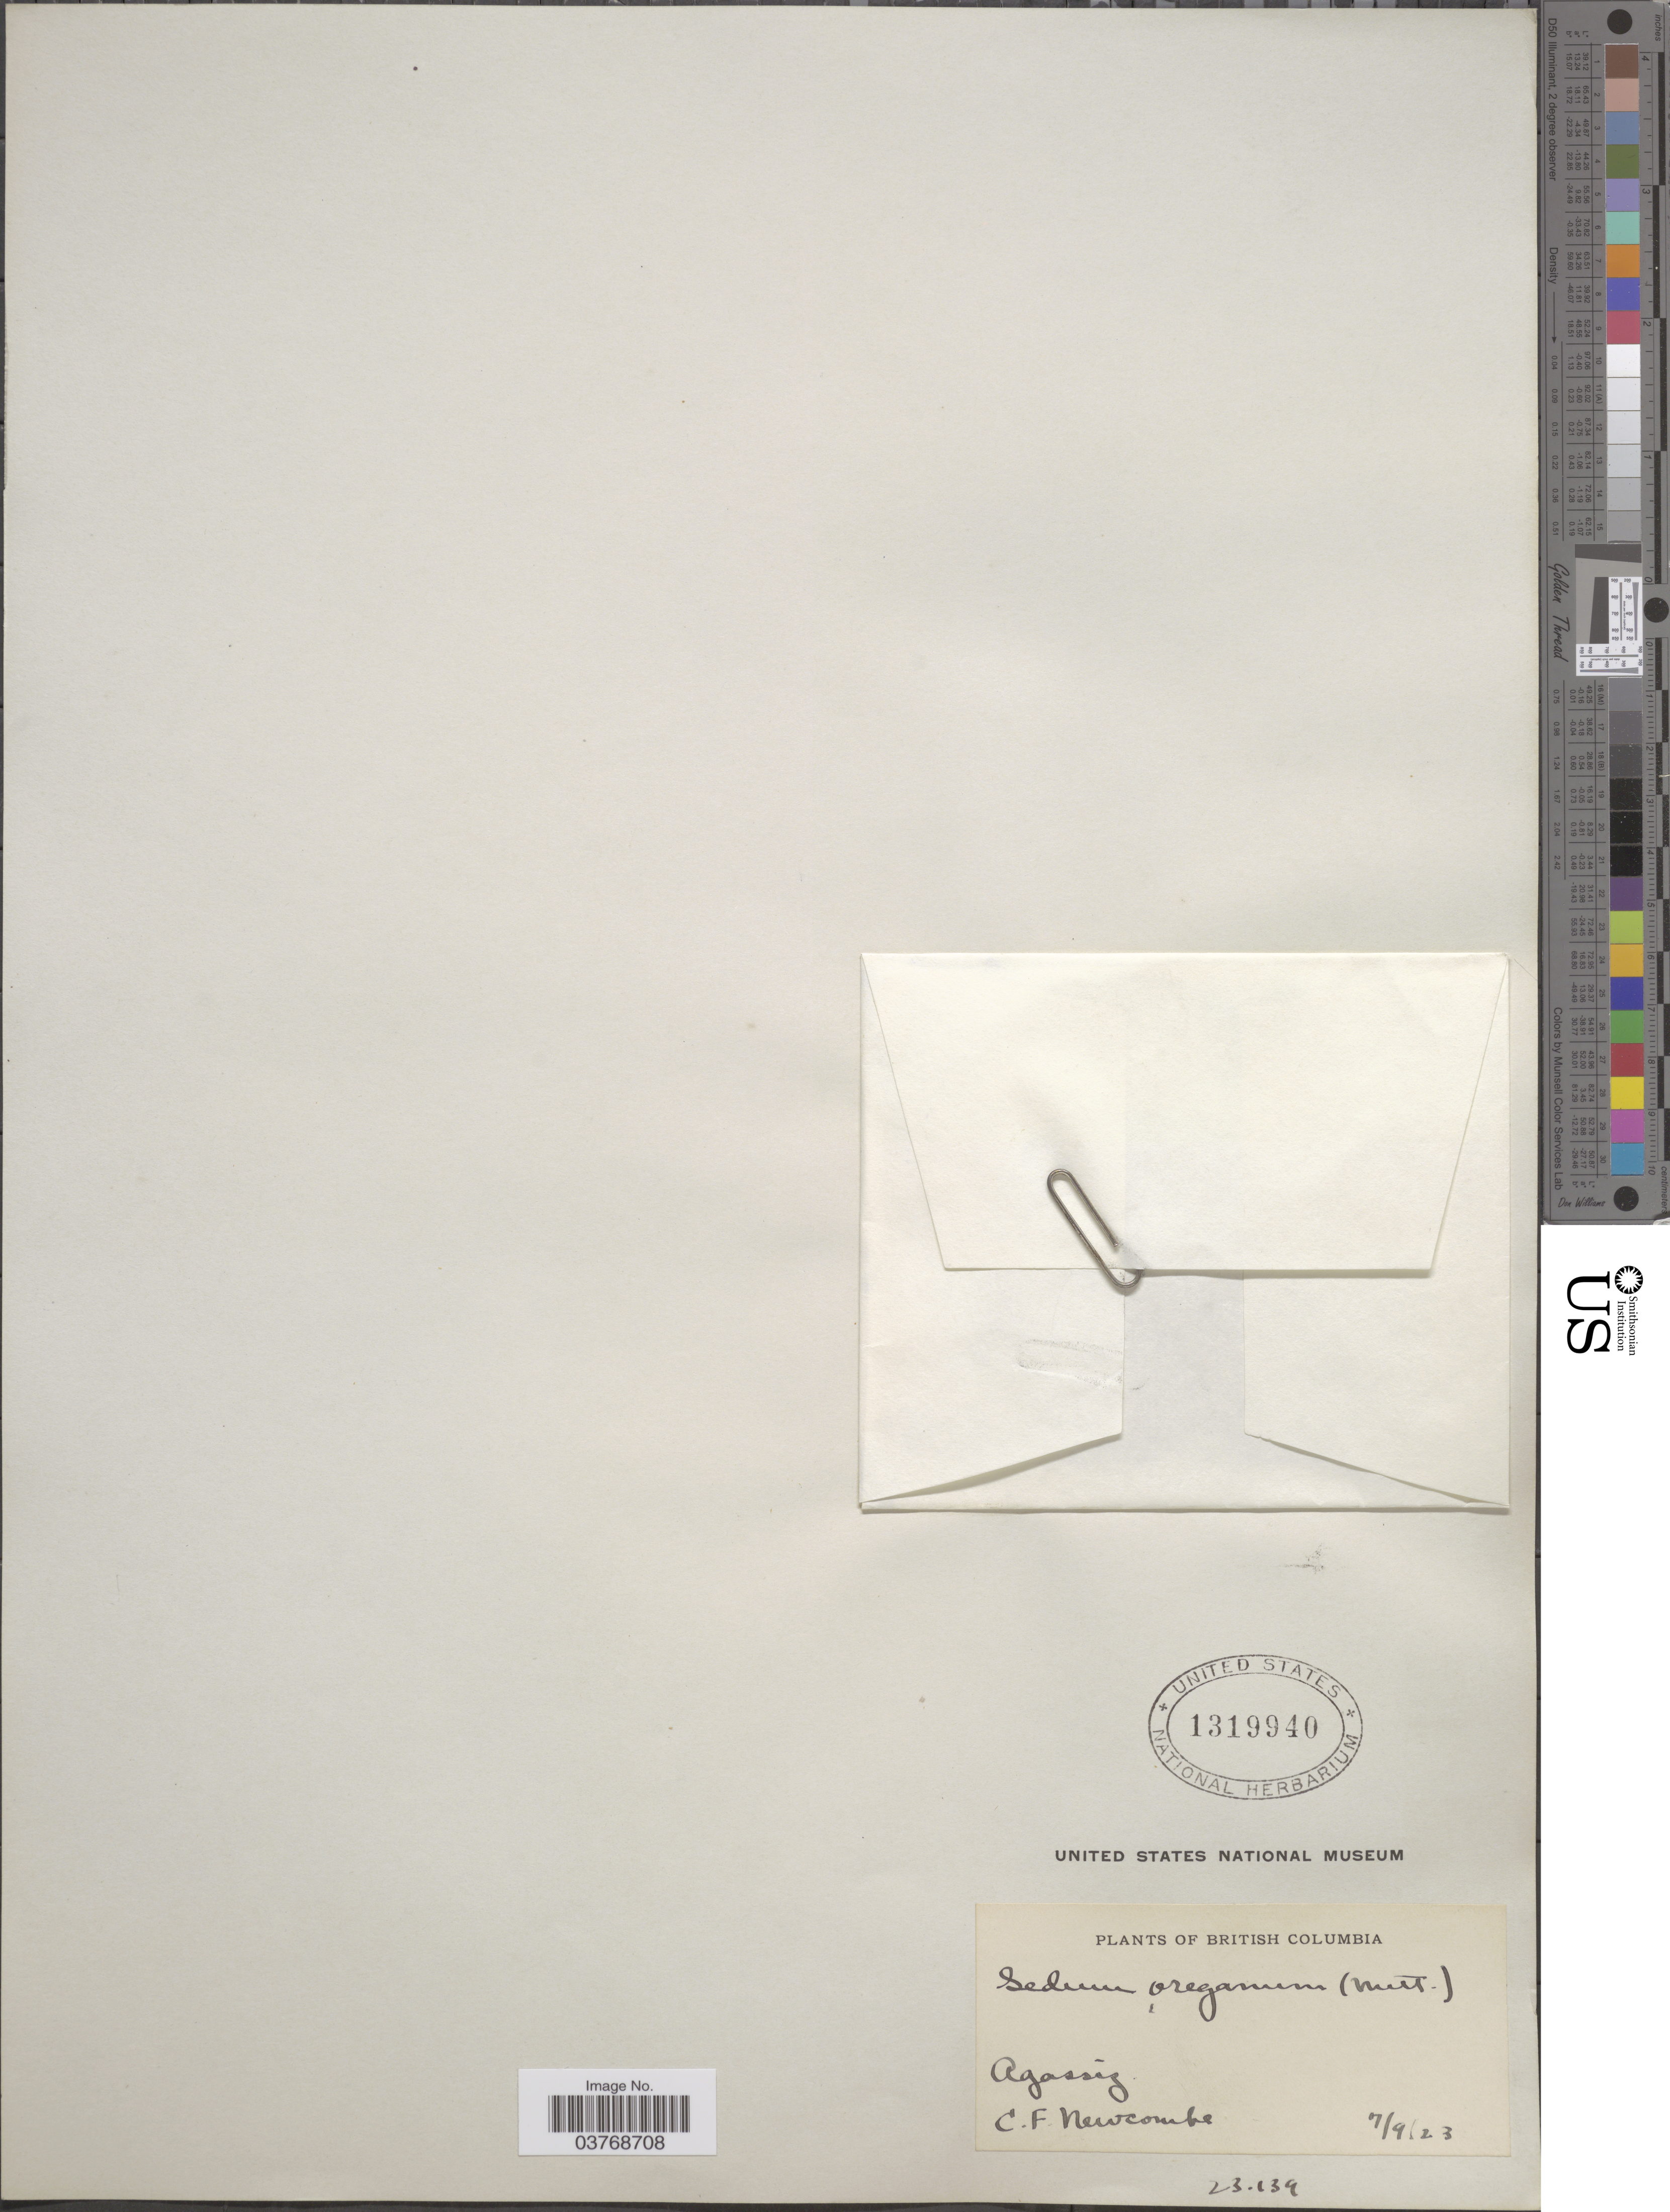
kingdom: Plantae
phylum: Tracheophyta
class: Magnoliopsida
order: Saxifragales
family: Crassulaceae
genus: Sedum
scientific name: Sedum oreganum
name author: Nutt.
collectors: C. Newcombe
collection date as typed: Transcribed d/m/y: 7/9/23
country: Canada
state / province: British Columbia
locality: Agassiz.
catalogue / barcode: US 1319940